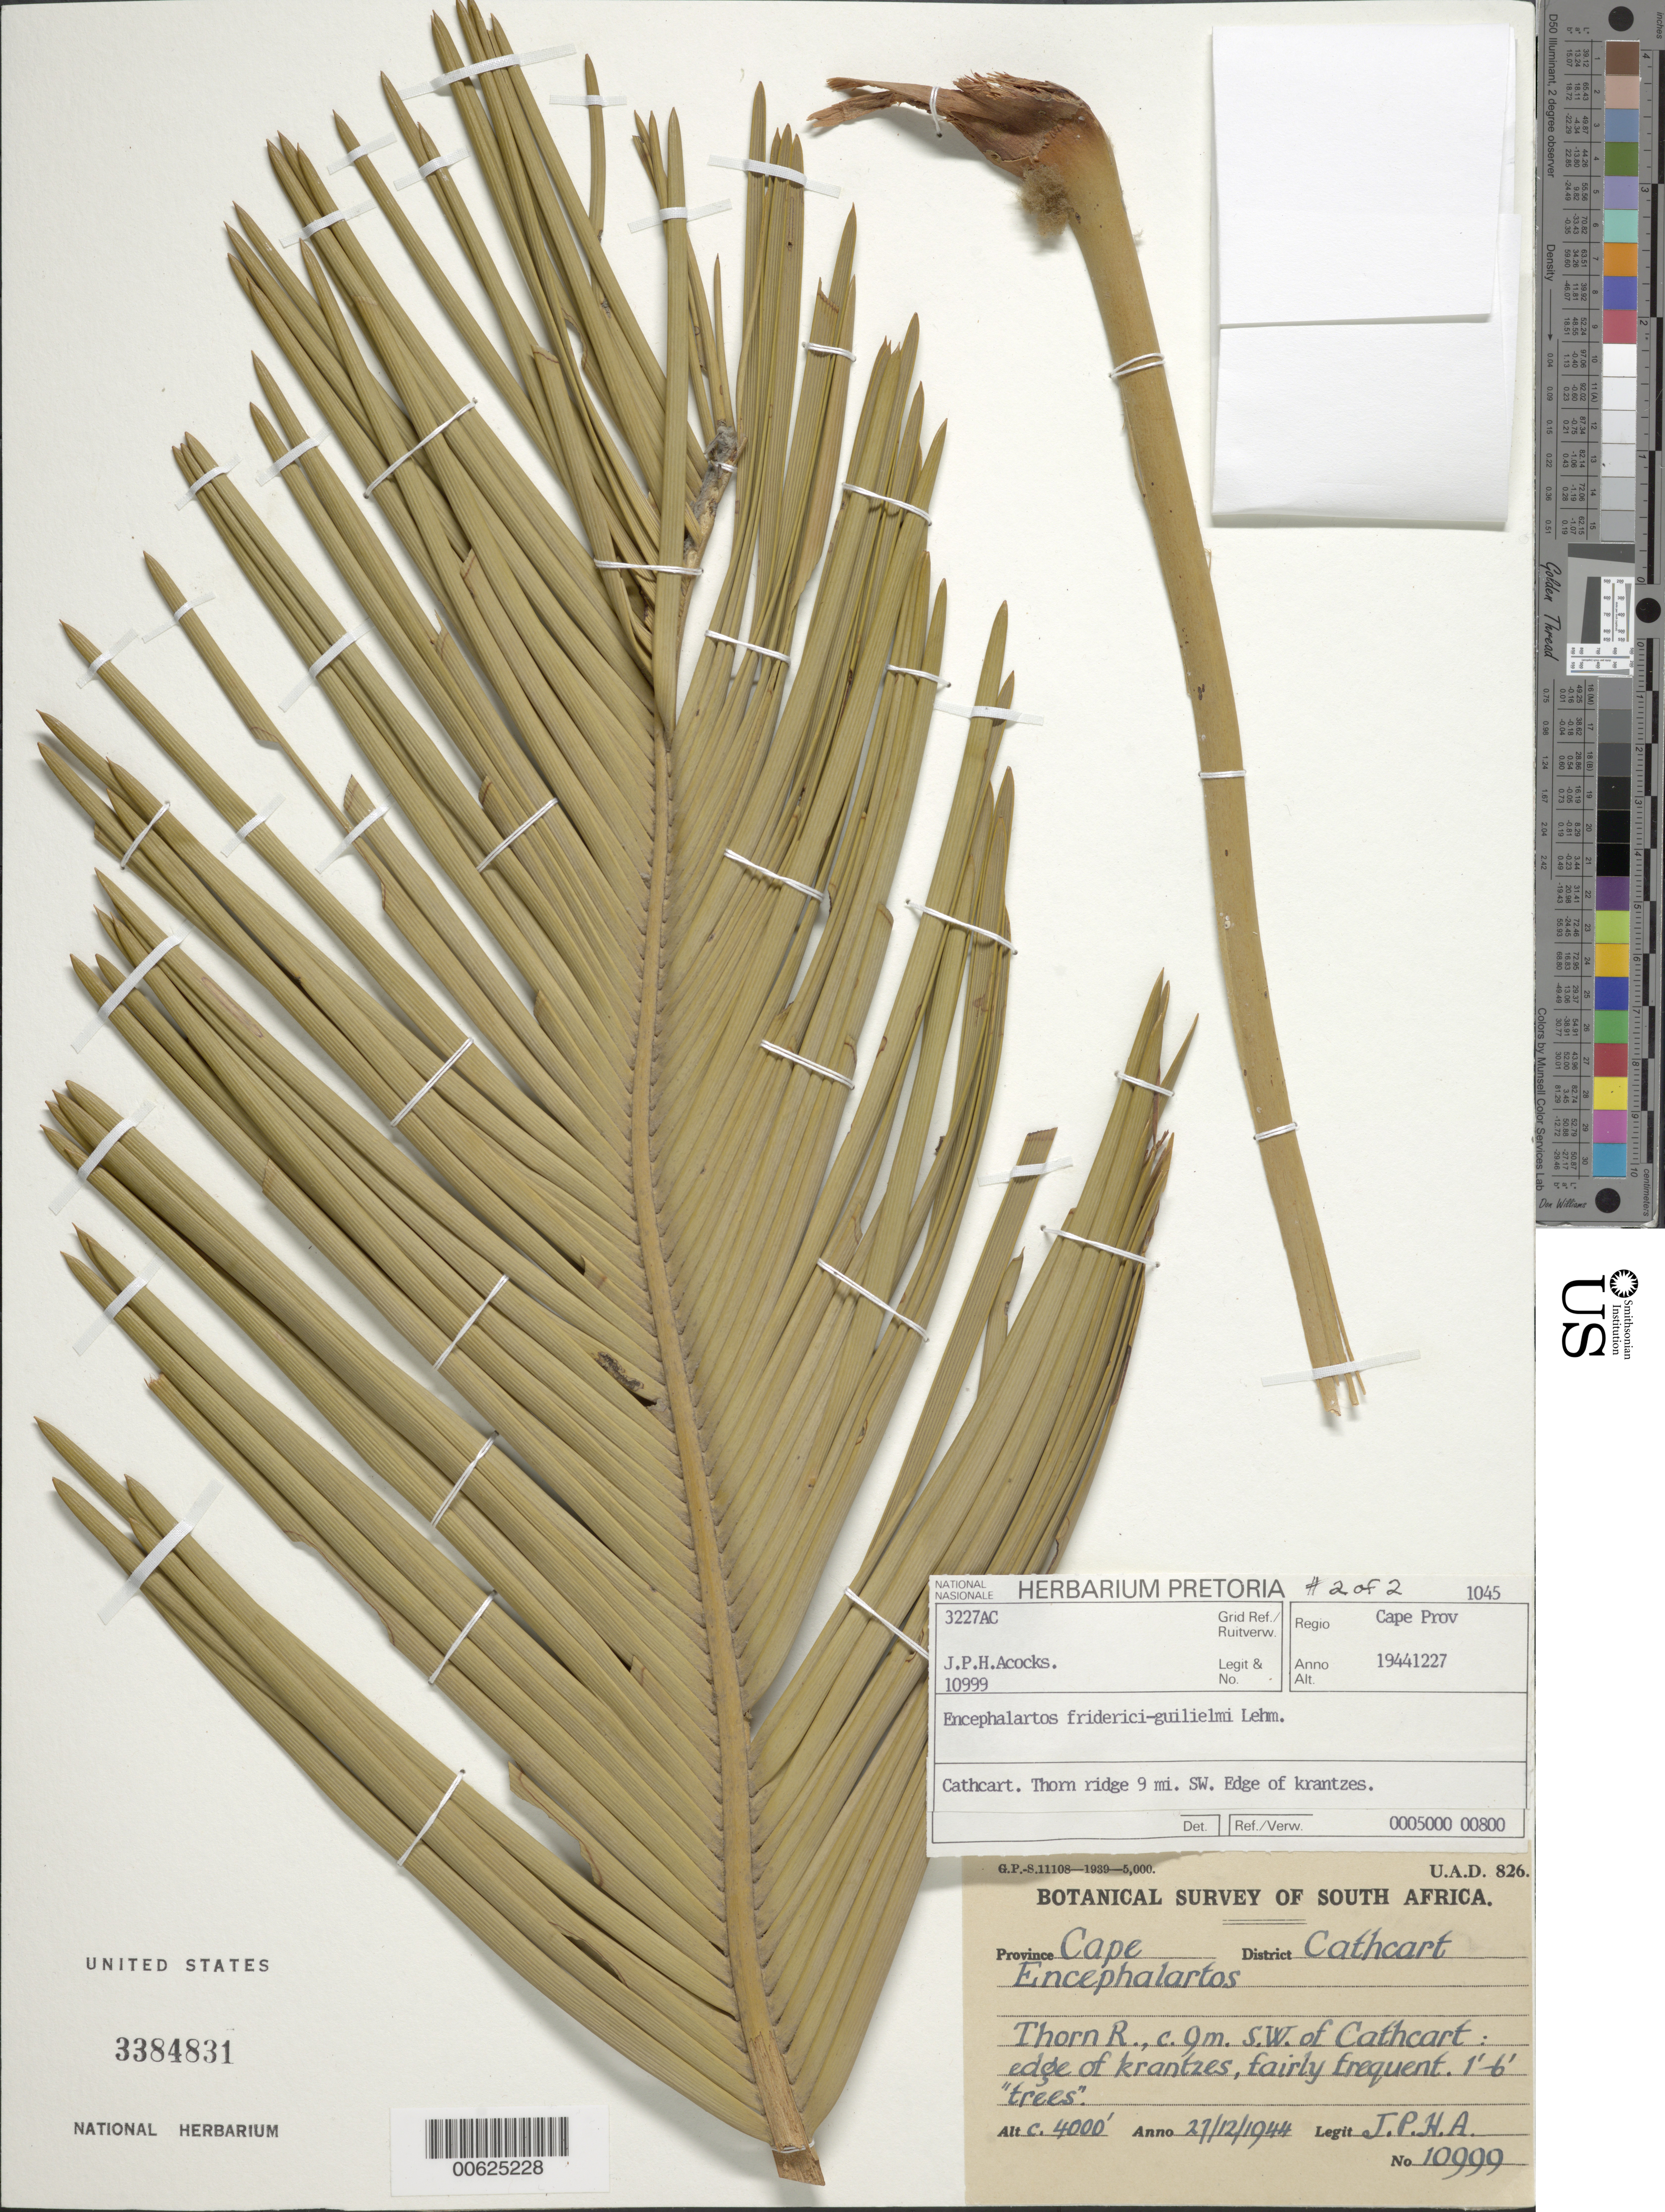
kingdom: Plantae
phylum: Tracheophyta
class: Cycadopsida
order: Cycadales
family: Zamiaceae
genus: Encephalartos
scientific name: Encephalartos friderici-guilielmi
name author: Lehm.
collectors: J. P. Acocks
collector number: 10999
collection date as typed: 27 Dec 1944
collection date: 1944-12-27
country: South Africa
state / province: Eastern Cape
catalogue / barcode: US 3384831